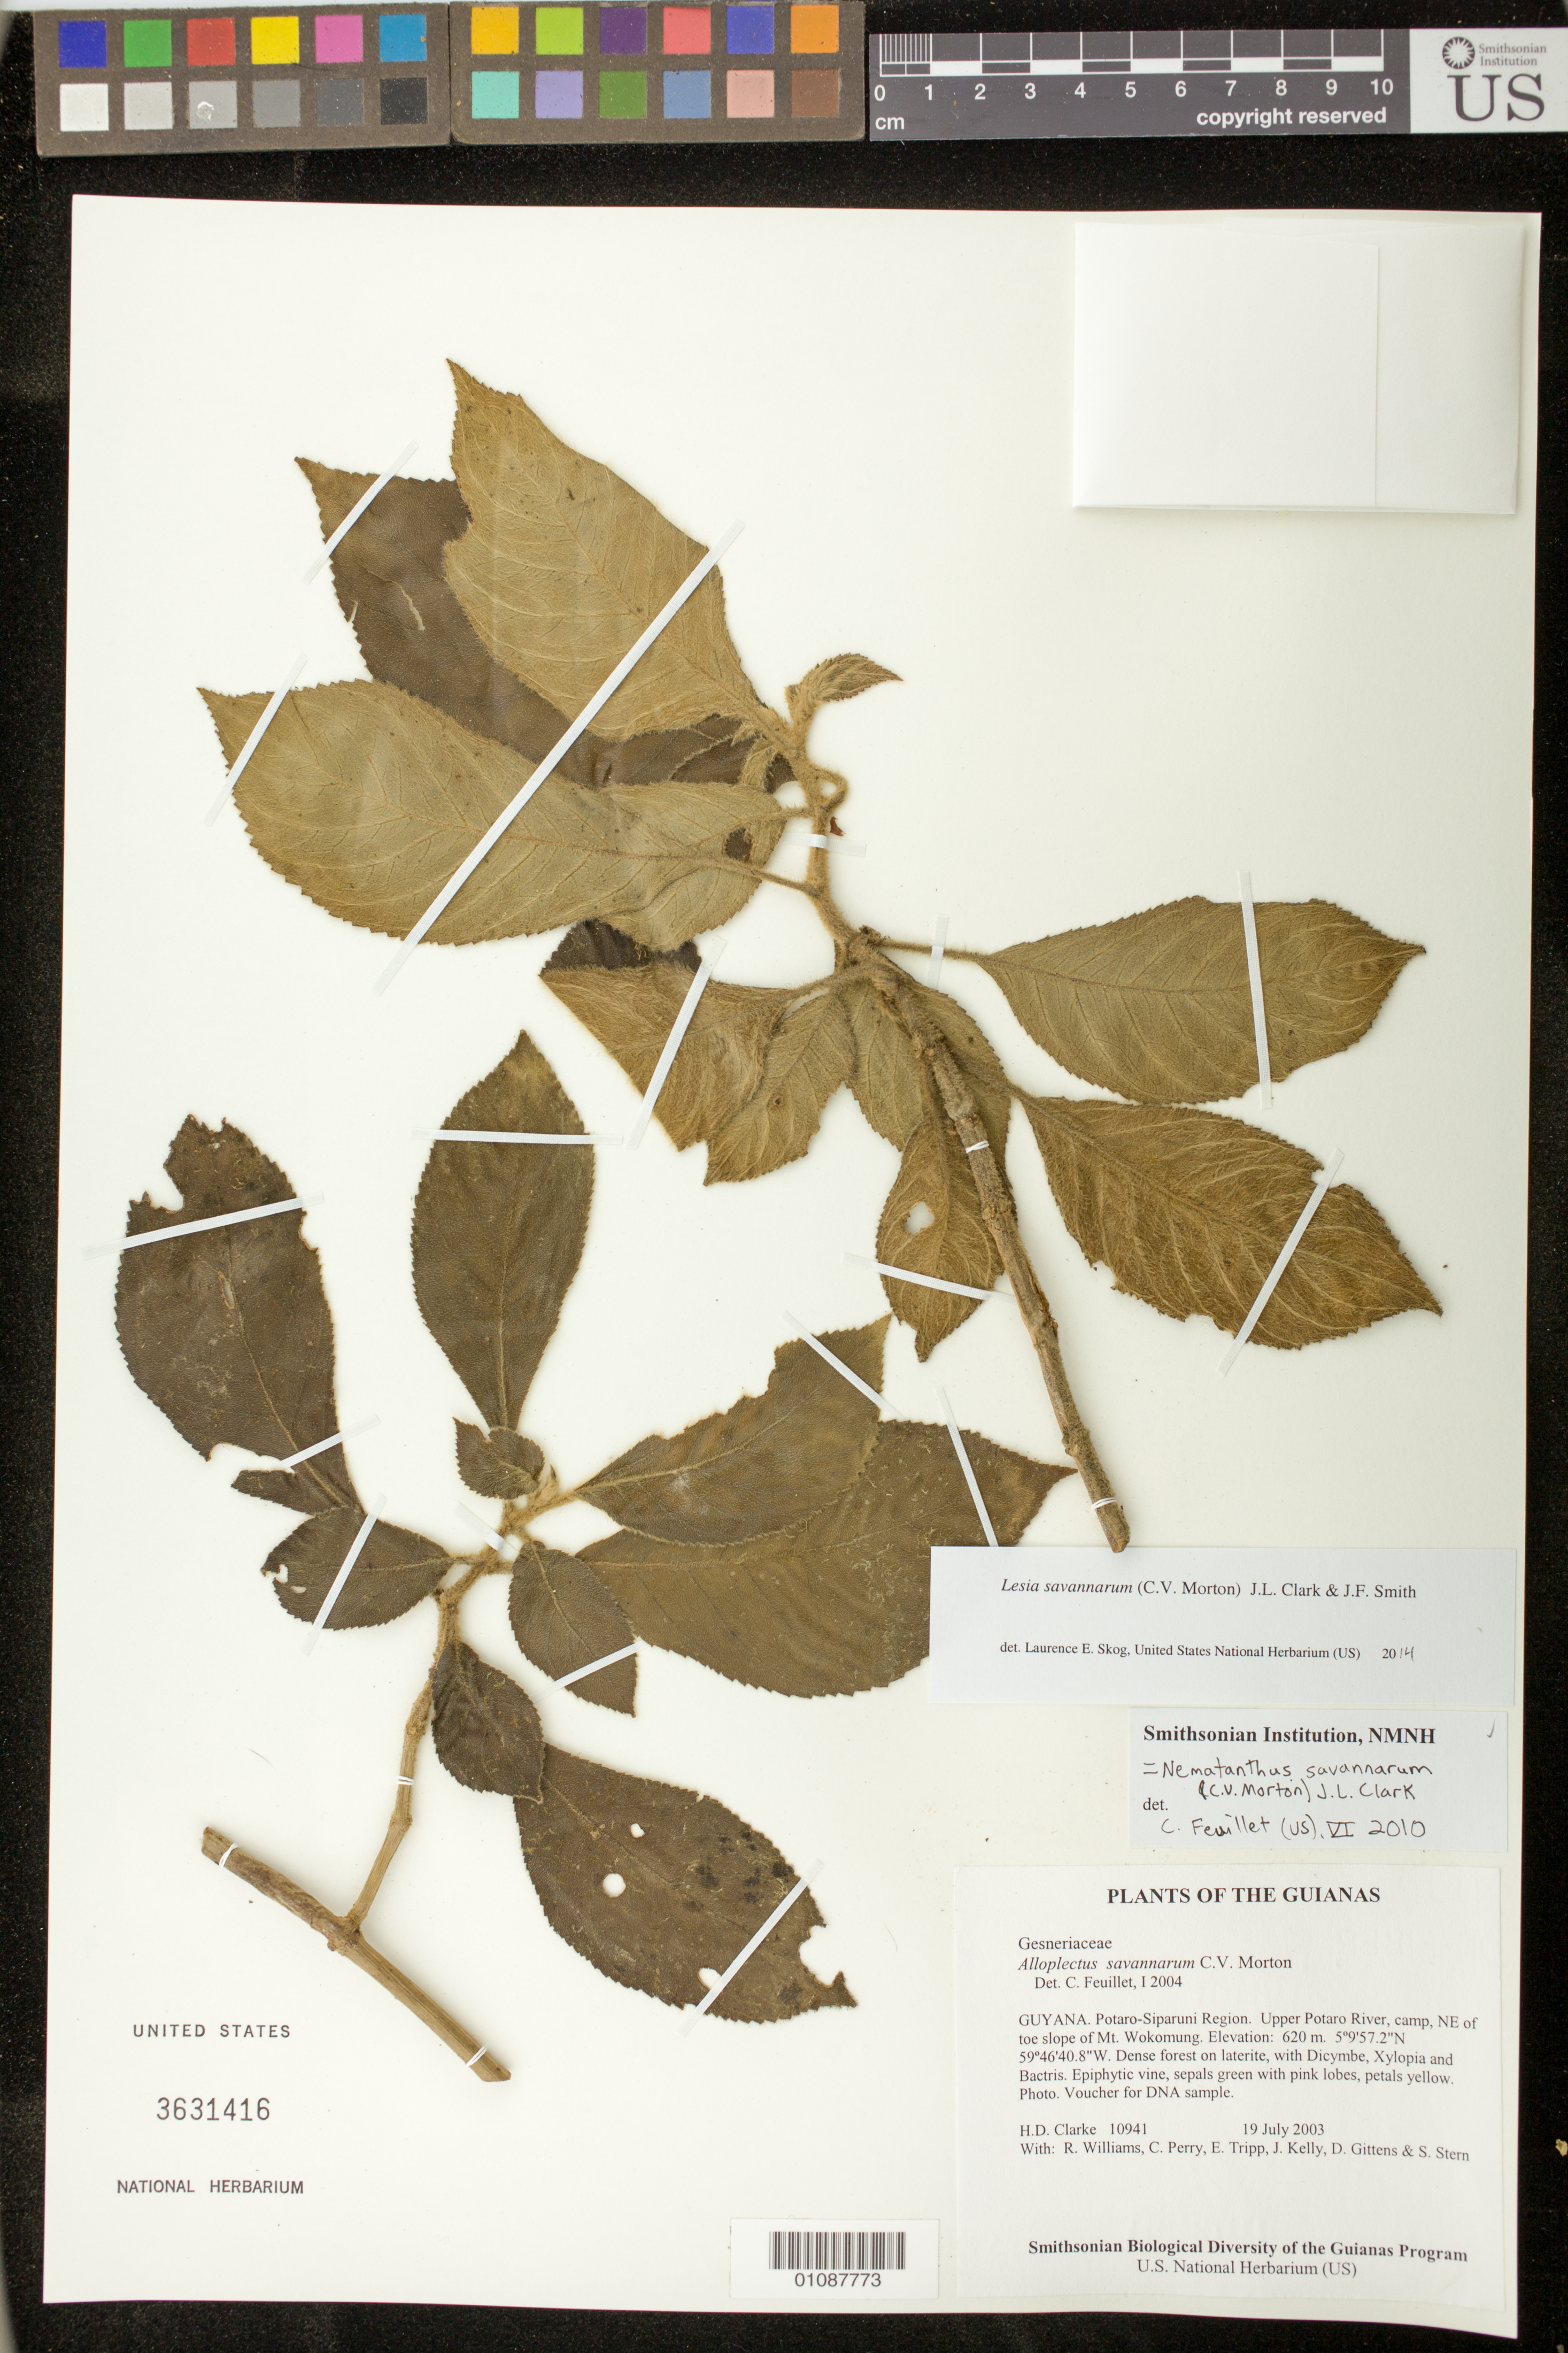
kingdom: Plantae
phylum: Tracheophyta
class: Magnoliopsida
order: Lamiales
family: Gesneriaceae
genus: Lesia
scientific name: Lesia savannarum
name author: (C.V. Morton) J.L. Clark & J.F. Sm.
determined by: Skog, Laurence E.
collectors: H. D. Clarke & et al.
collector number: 10941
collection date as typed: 19 Jul 2003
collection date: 2003-07-19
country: Guyana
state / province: Potaro-Siparuni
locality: Potaro-Siparuni Region. Upper Potaro River, camp, NE of toe slope of Mt. Wokomung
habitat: Dense forest on laterite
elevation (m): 620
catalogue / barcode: US 3631416